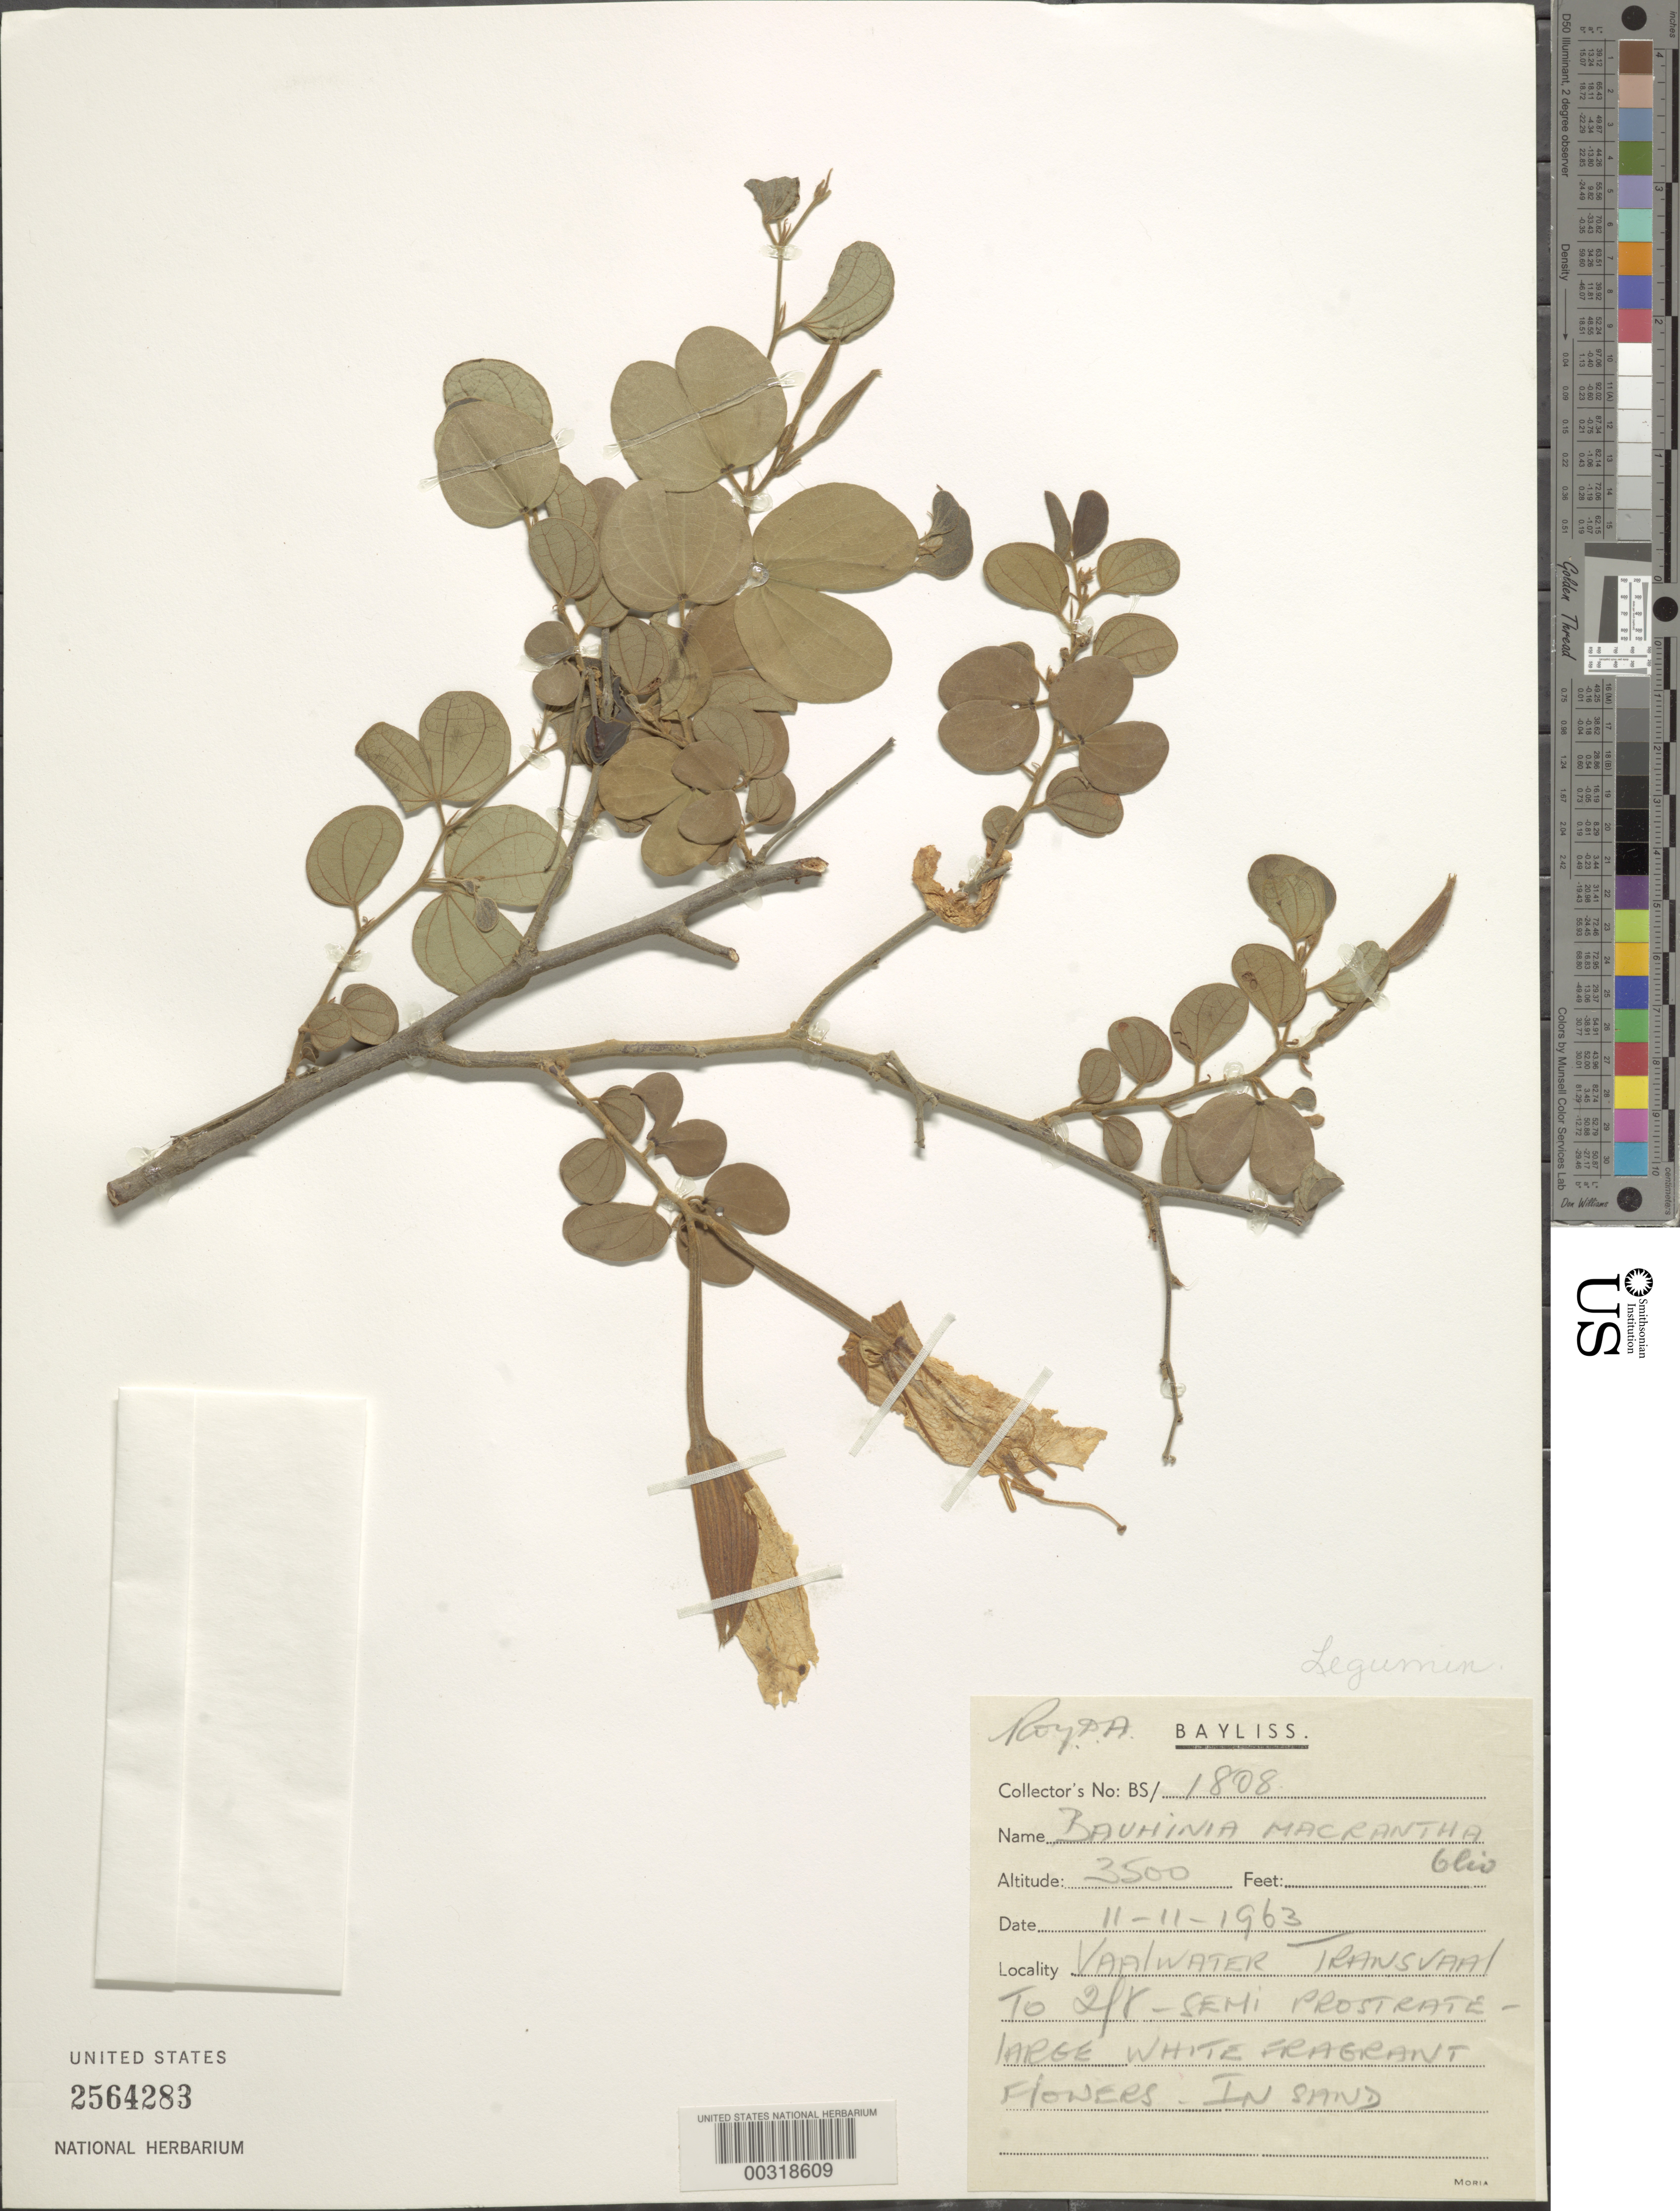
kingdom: Plantae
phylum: Tracheophyta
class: Magnoliopsida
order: Fabales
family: Fabaceae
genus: Bauhinia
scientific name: Bauhinia macrantha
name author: Oliv.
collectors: R. D. Bayliss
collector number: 1808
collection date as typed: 11 Nov 1963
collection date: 1963-11-11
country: South Africa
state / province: Limpopo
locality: Vaalwater. Transvaal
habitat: In sand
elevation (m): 1067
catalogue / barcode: US 2564283